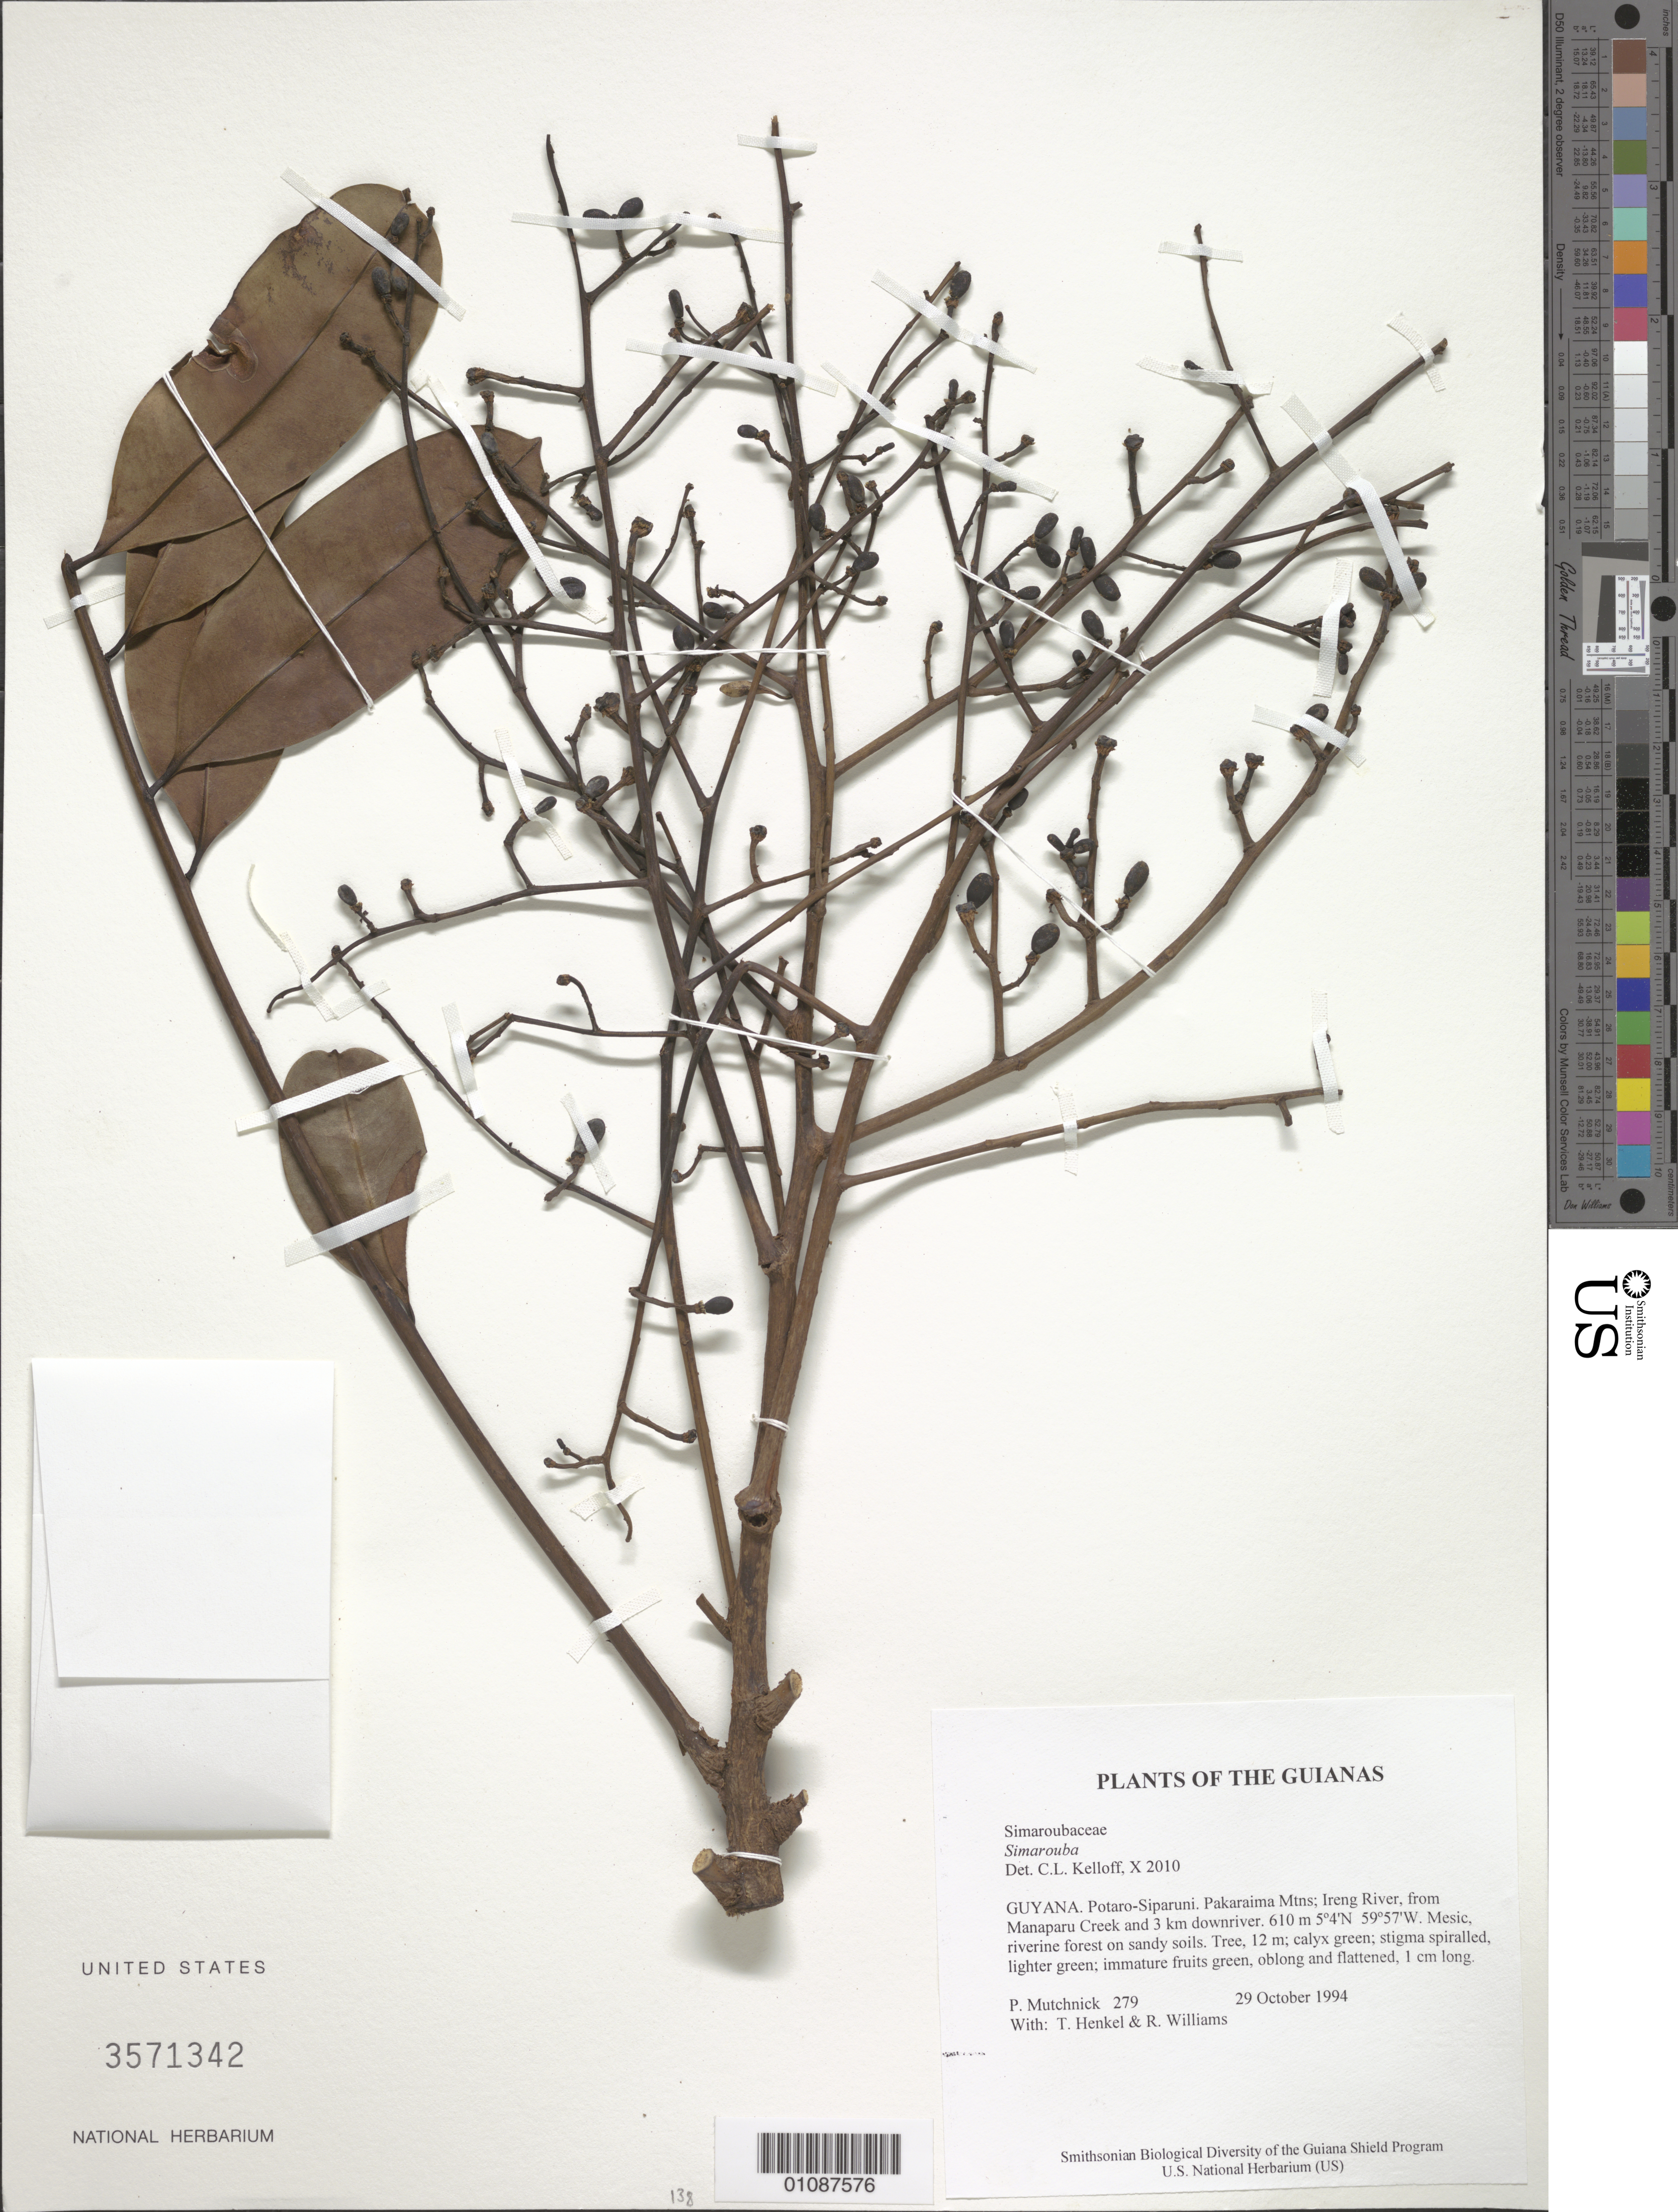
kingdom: Plantae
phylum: Tracheophyta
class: Magnoliopsida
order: Sapindales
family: Simaroubaceae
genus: Simarouba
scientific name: Simarouba sp.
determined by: Kelloff, Carol L., (US), Smithsonian Institution - National Museum of Natural History (UNITED STATES)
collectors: P. Mutchnick, T. Henkel & R. Williams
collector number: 279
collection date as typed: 29 October 1994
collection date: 1994-10-29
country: Guyana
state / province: Potaro-Siparuni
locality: Pakaraima Mtns; Ireng River, from Manaparu Creek and 3 km downriver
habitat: Mesic, riverine forest on sandy soils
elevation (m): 610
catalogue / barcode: US 3571342